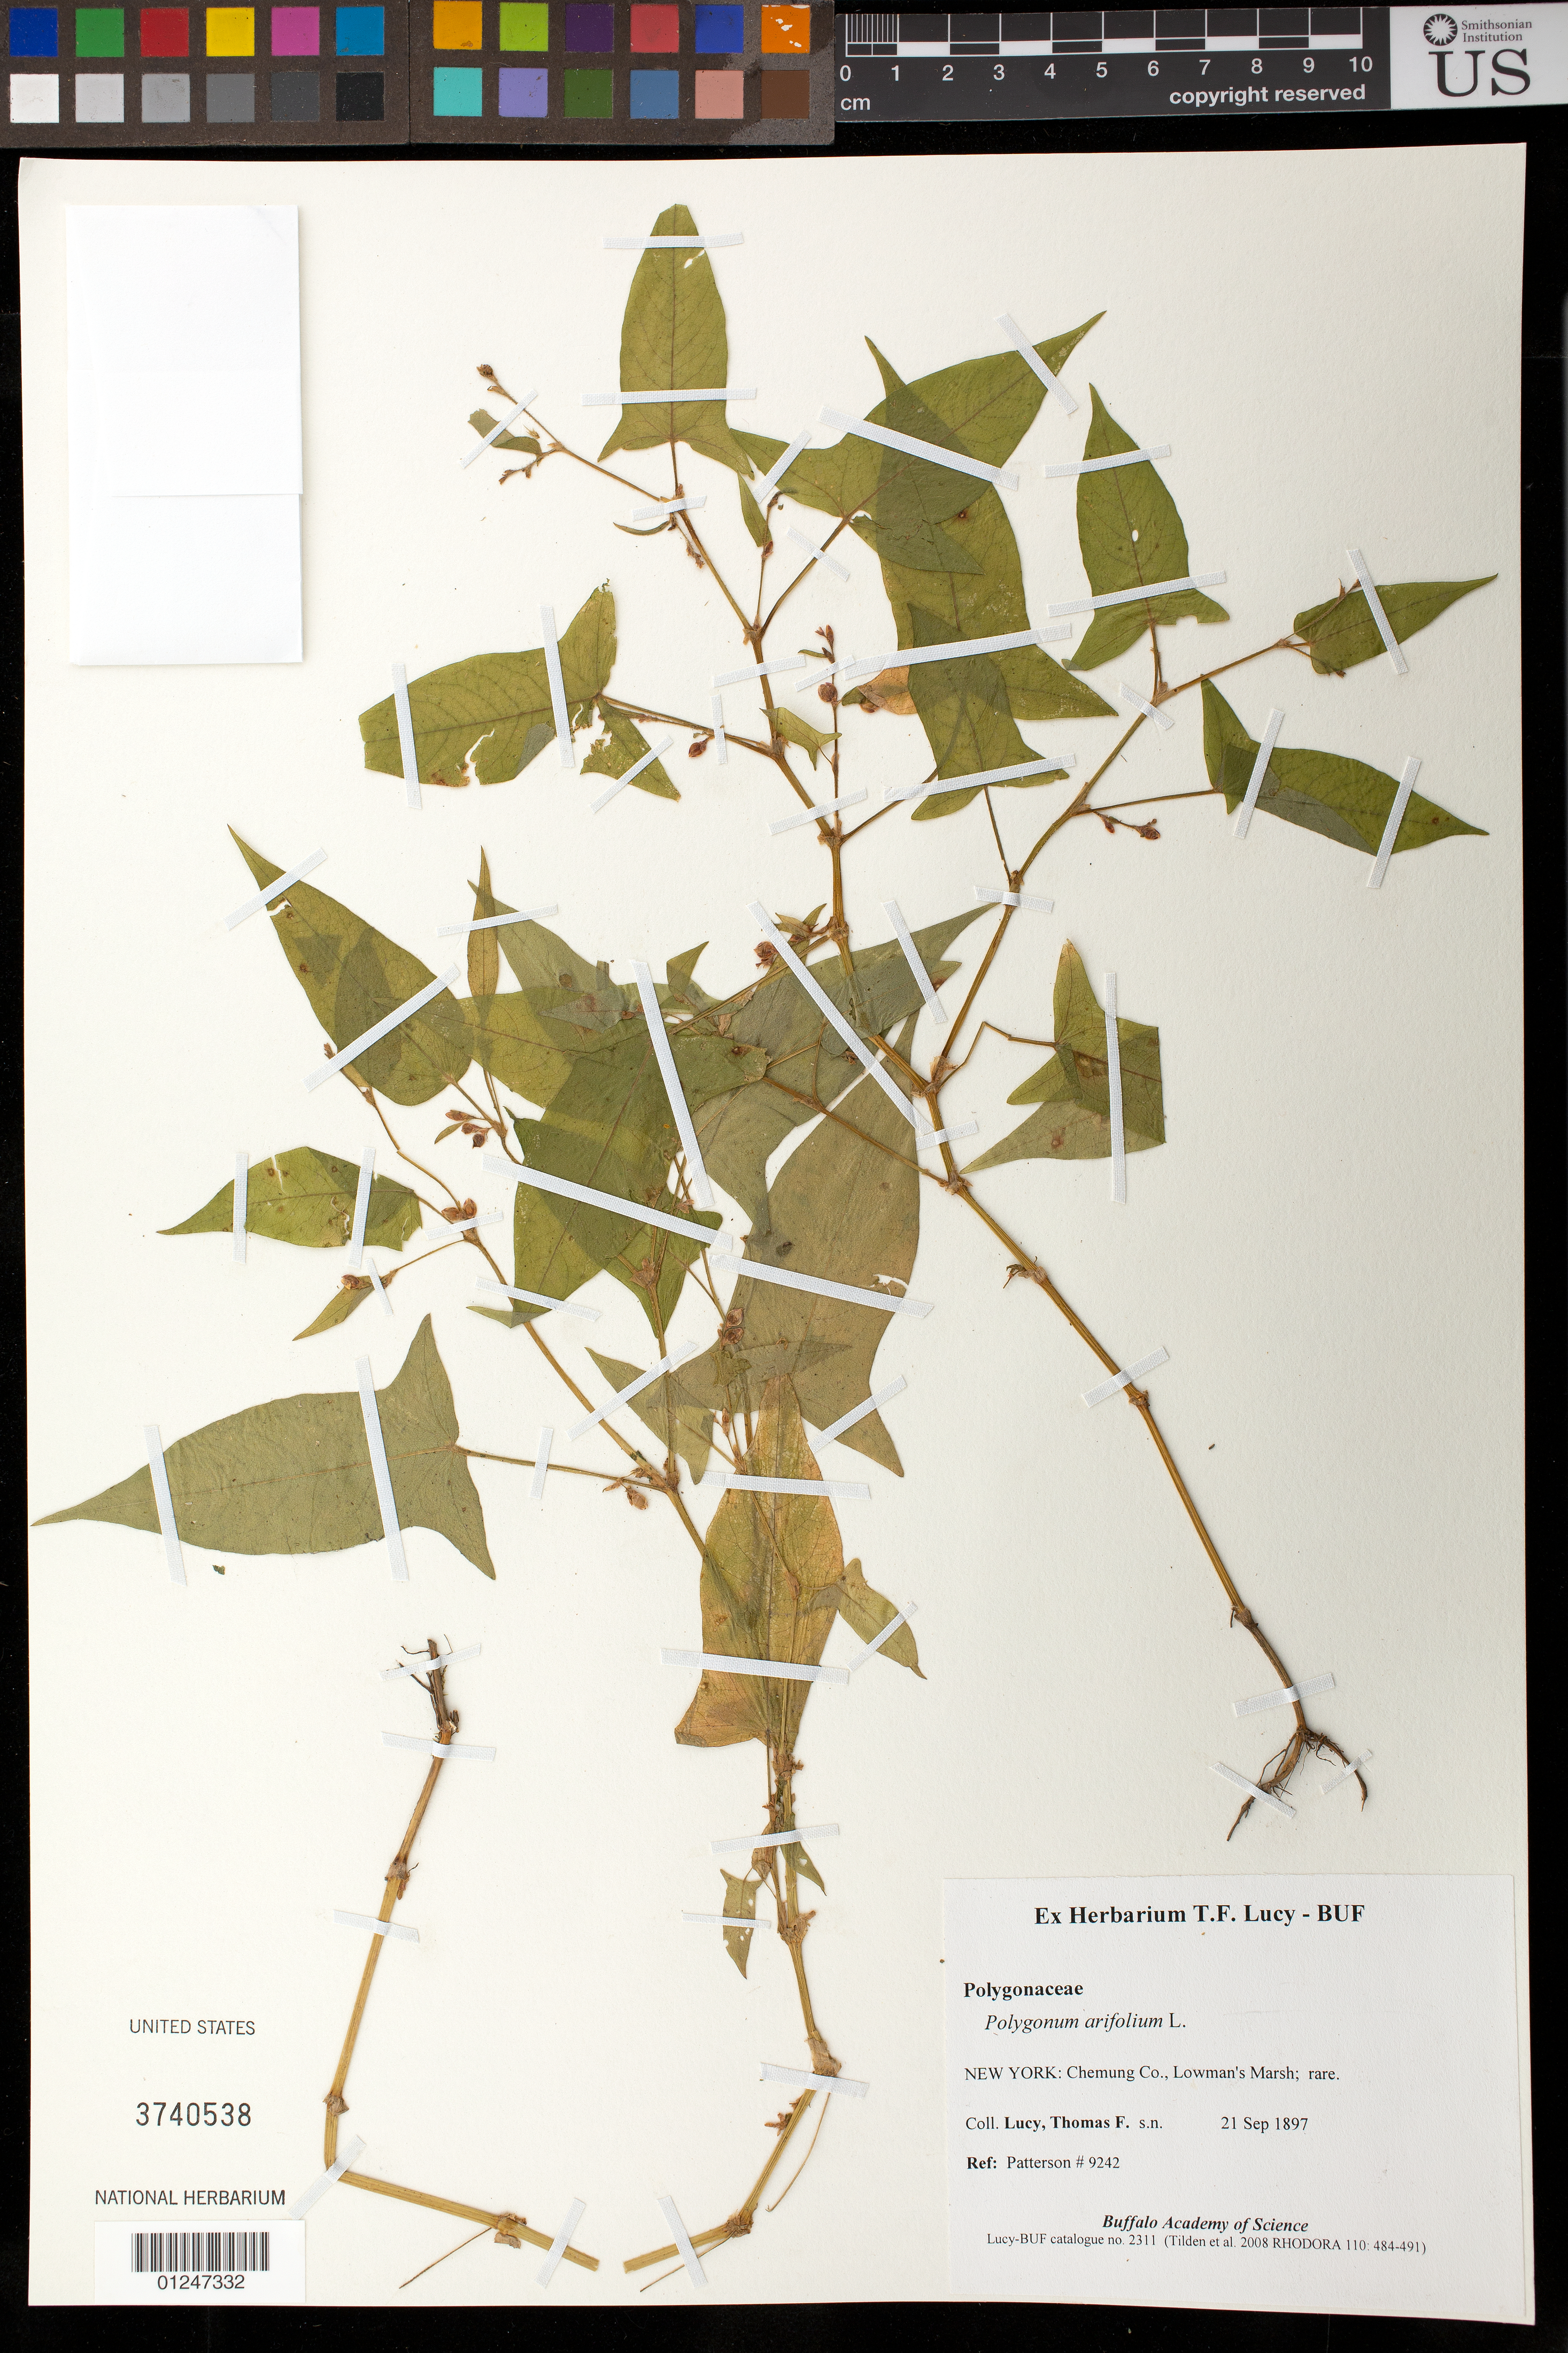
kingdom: Plantae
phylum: Tracheophyta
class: Magnoliopsida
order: Caryophyllales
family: Polygonaceae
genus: Persicaria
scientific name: Persicaria arifolia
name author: (L.) Haraldson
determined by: Atha, D. E.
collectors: T. Lucy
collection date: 1897-09-21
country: United States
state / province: New York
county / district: Chemung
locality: Lowman's Marsh.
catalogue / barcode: US 3740538